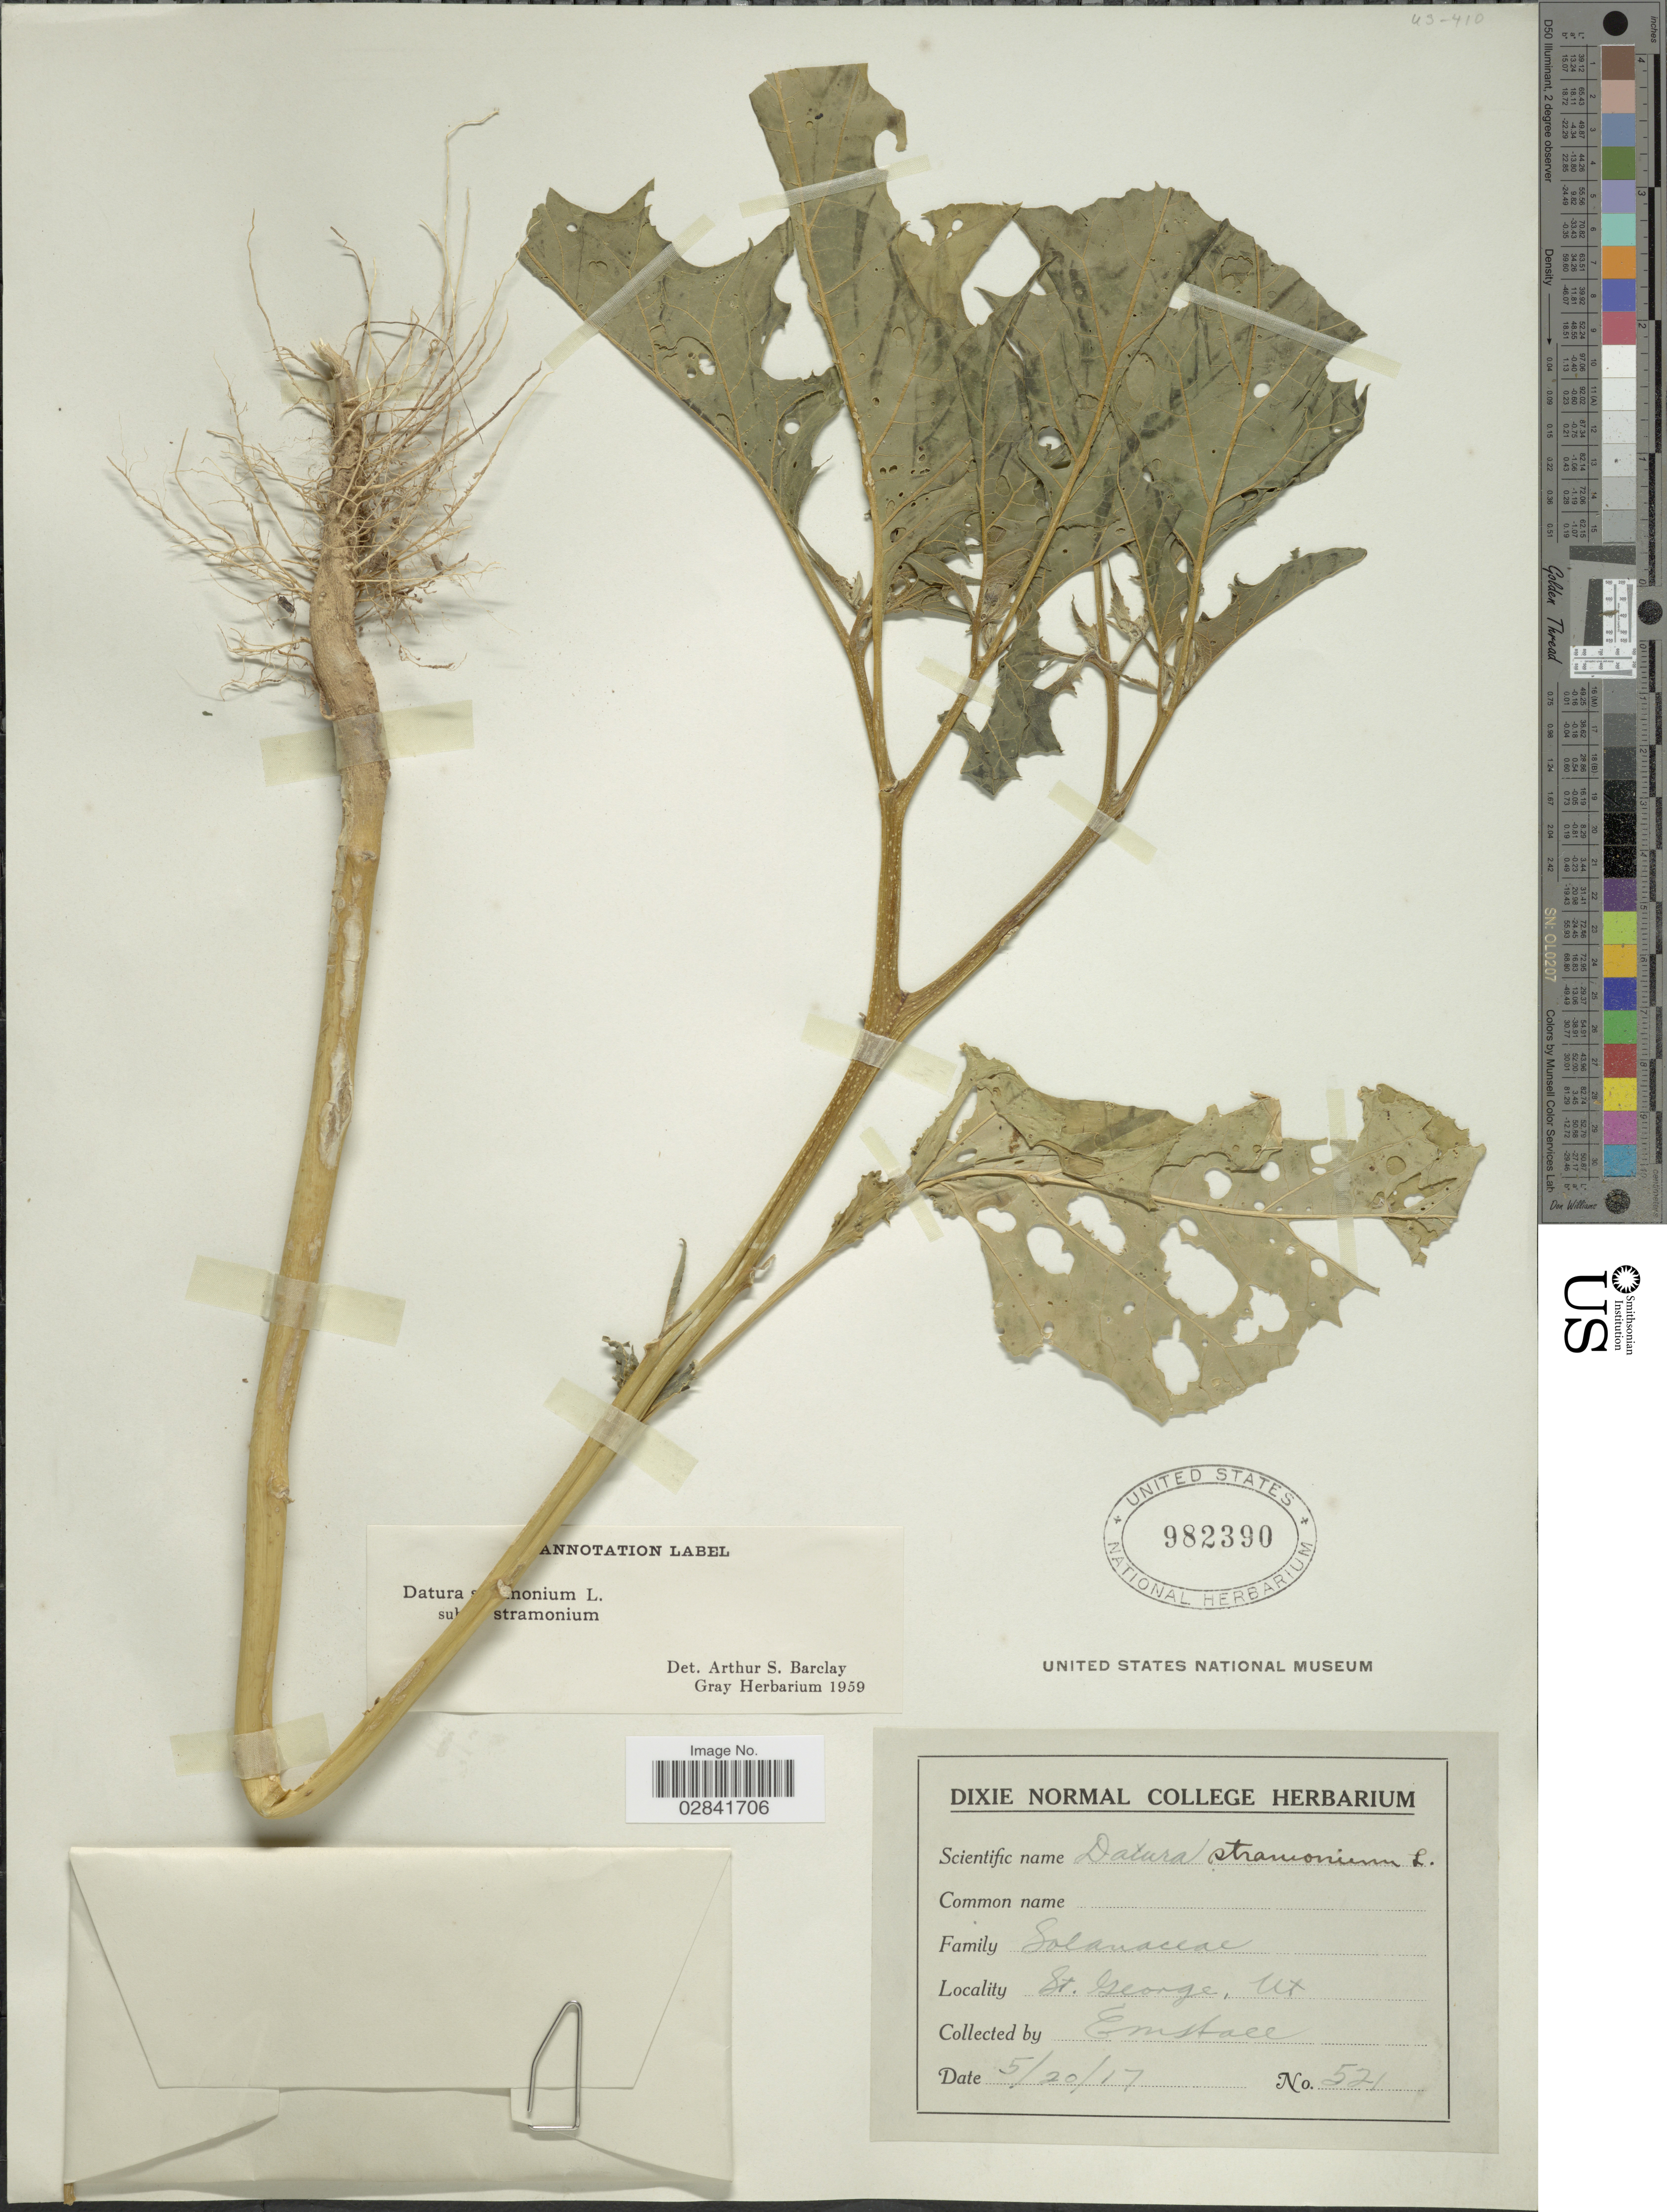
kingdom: Plantae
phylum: Tracheophyta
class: Magnoliopsida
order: Solanales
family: Solanaceae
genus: Datura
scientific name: Datura stramonium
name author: L.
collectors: Emstall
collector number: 521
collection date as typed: Transcribed d/m/y: 20/5/17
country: United States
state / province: Utah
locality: St. George.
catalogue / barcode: US 982390